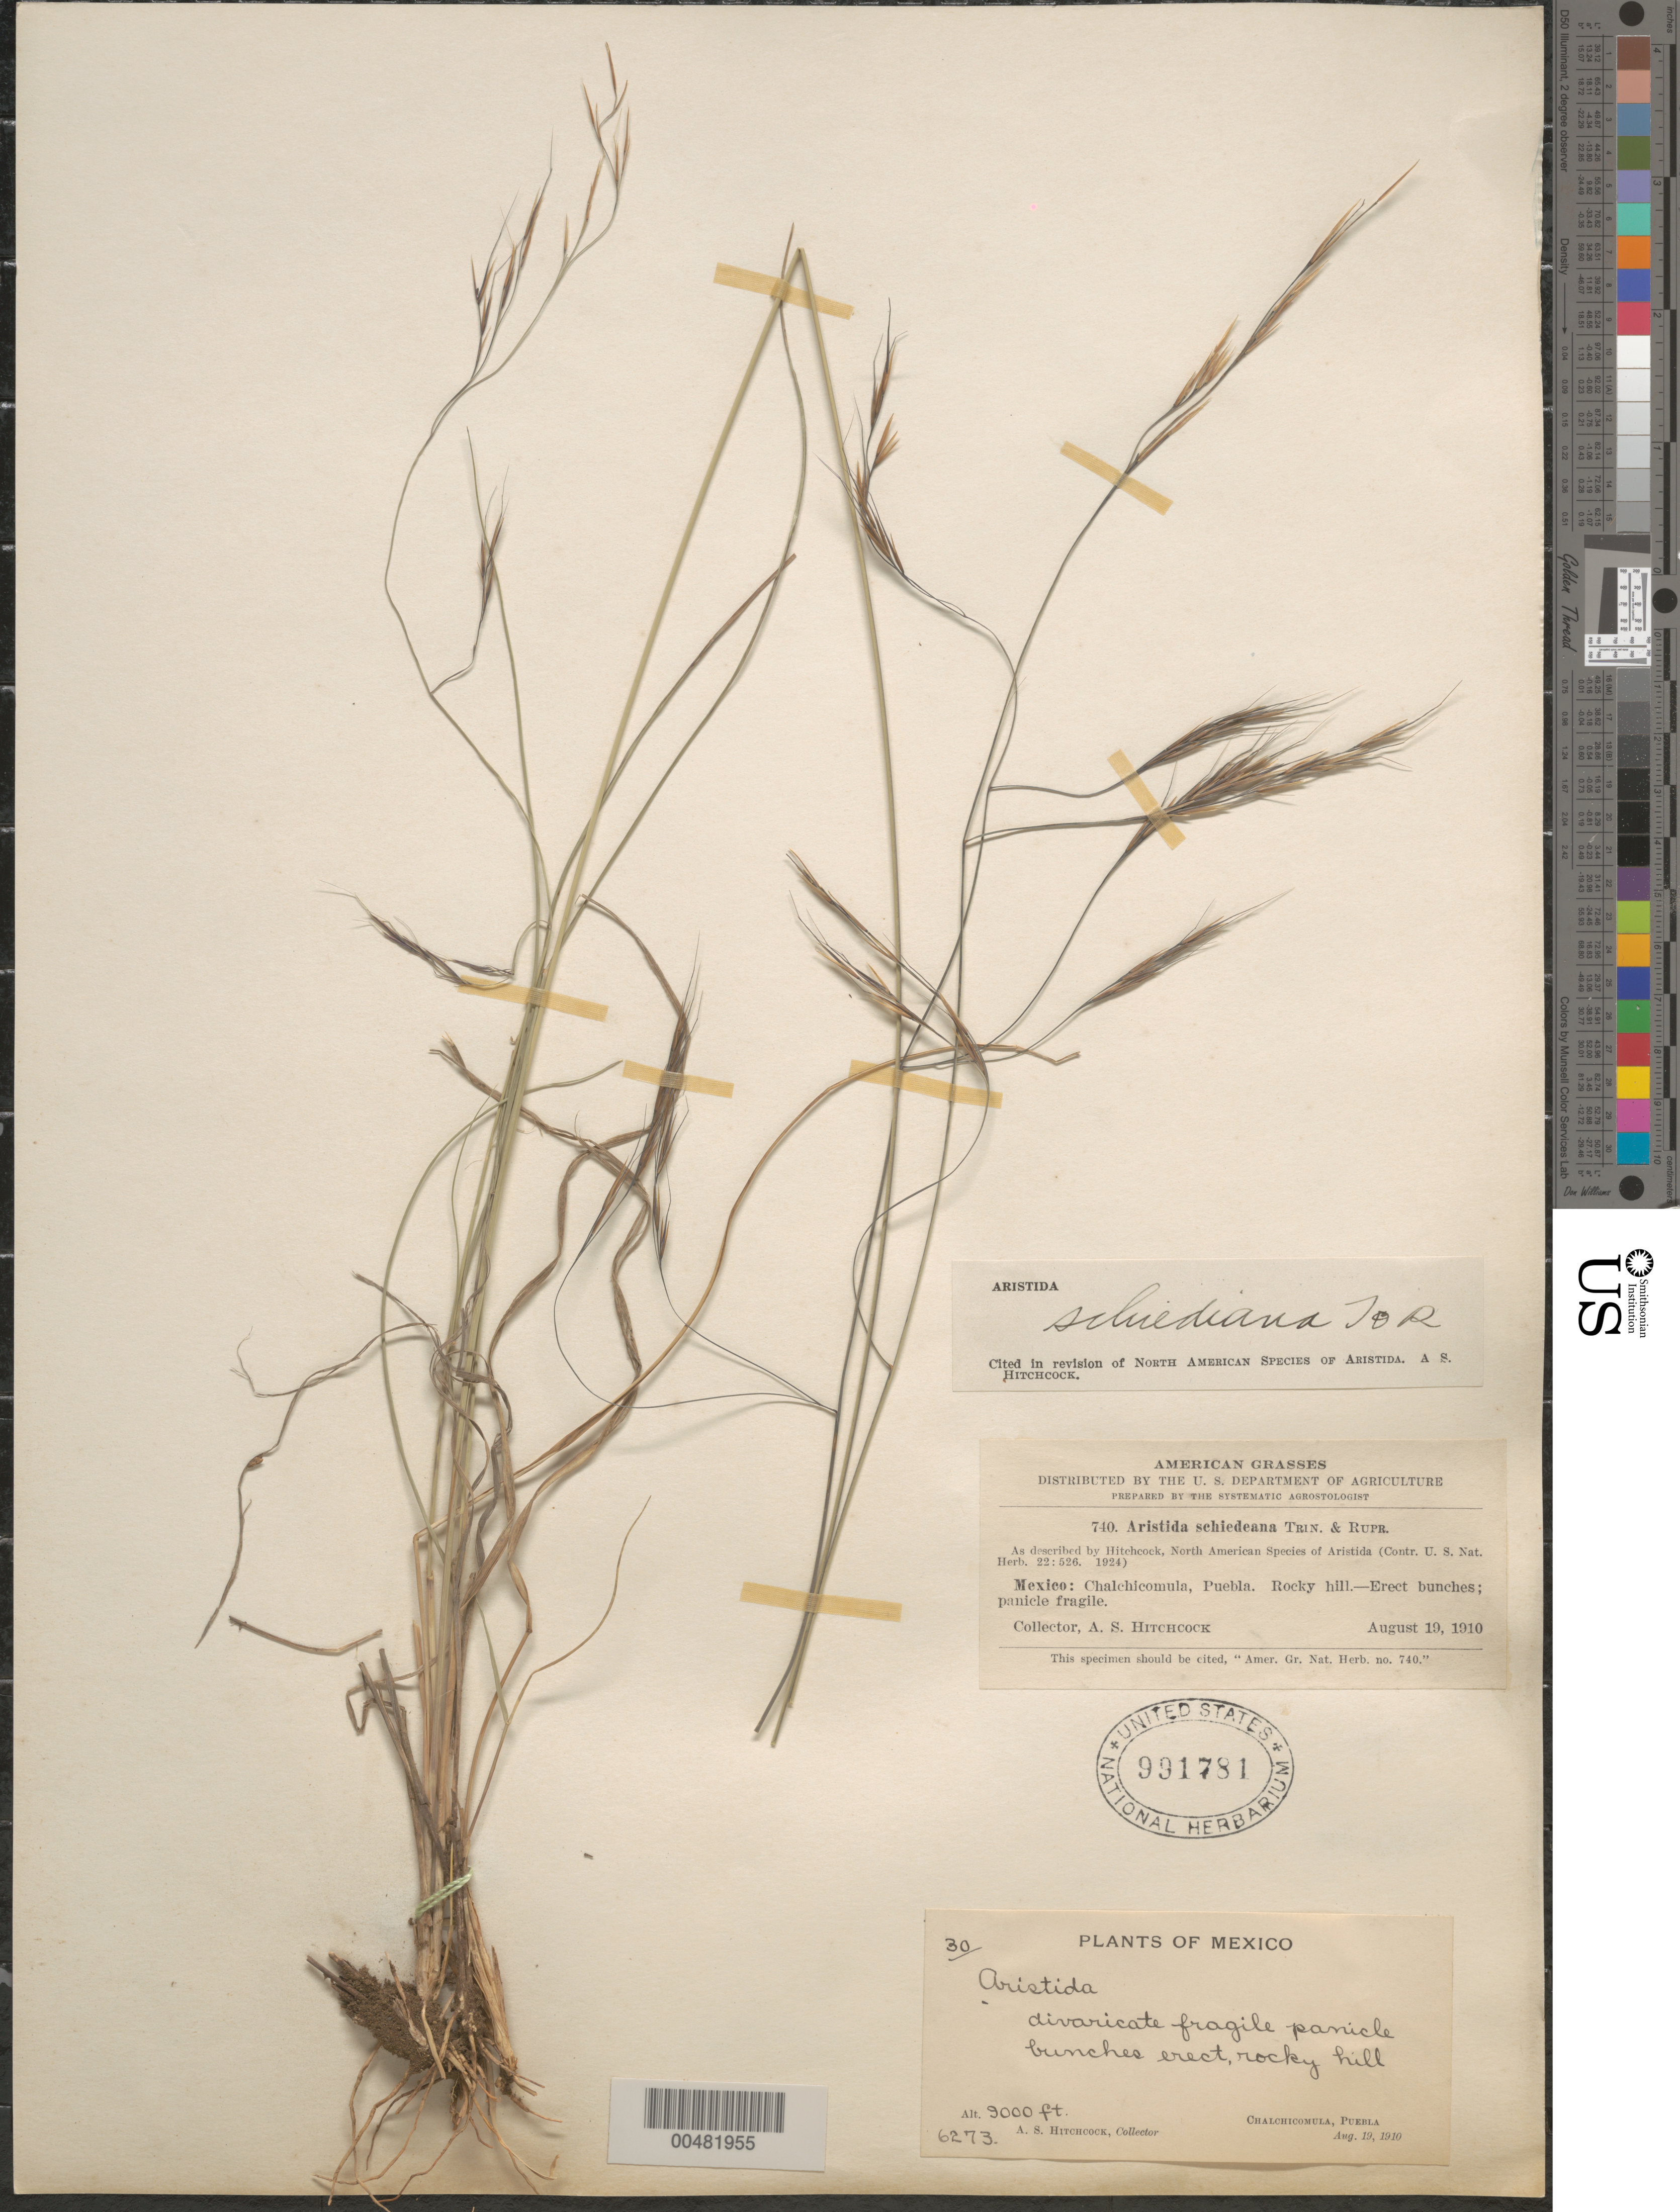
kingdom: Plantae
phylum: Tracheophyta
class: Liliopsida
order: Poales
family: Poaceae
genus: Aristida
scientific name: Aristida schiedeana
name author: Trin. & Rupr.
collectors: A. S. Hitchcock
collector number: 6273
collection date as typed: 19 Aug 1910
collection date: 1910-08-19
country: Mexico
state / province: Puebla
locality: Chalchicomula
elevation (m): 2743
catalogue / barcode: US 991781